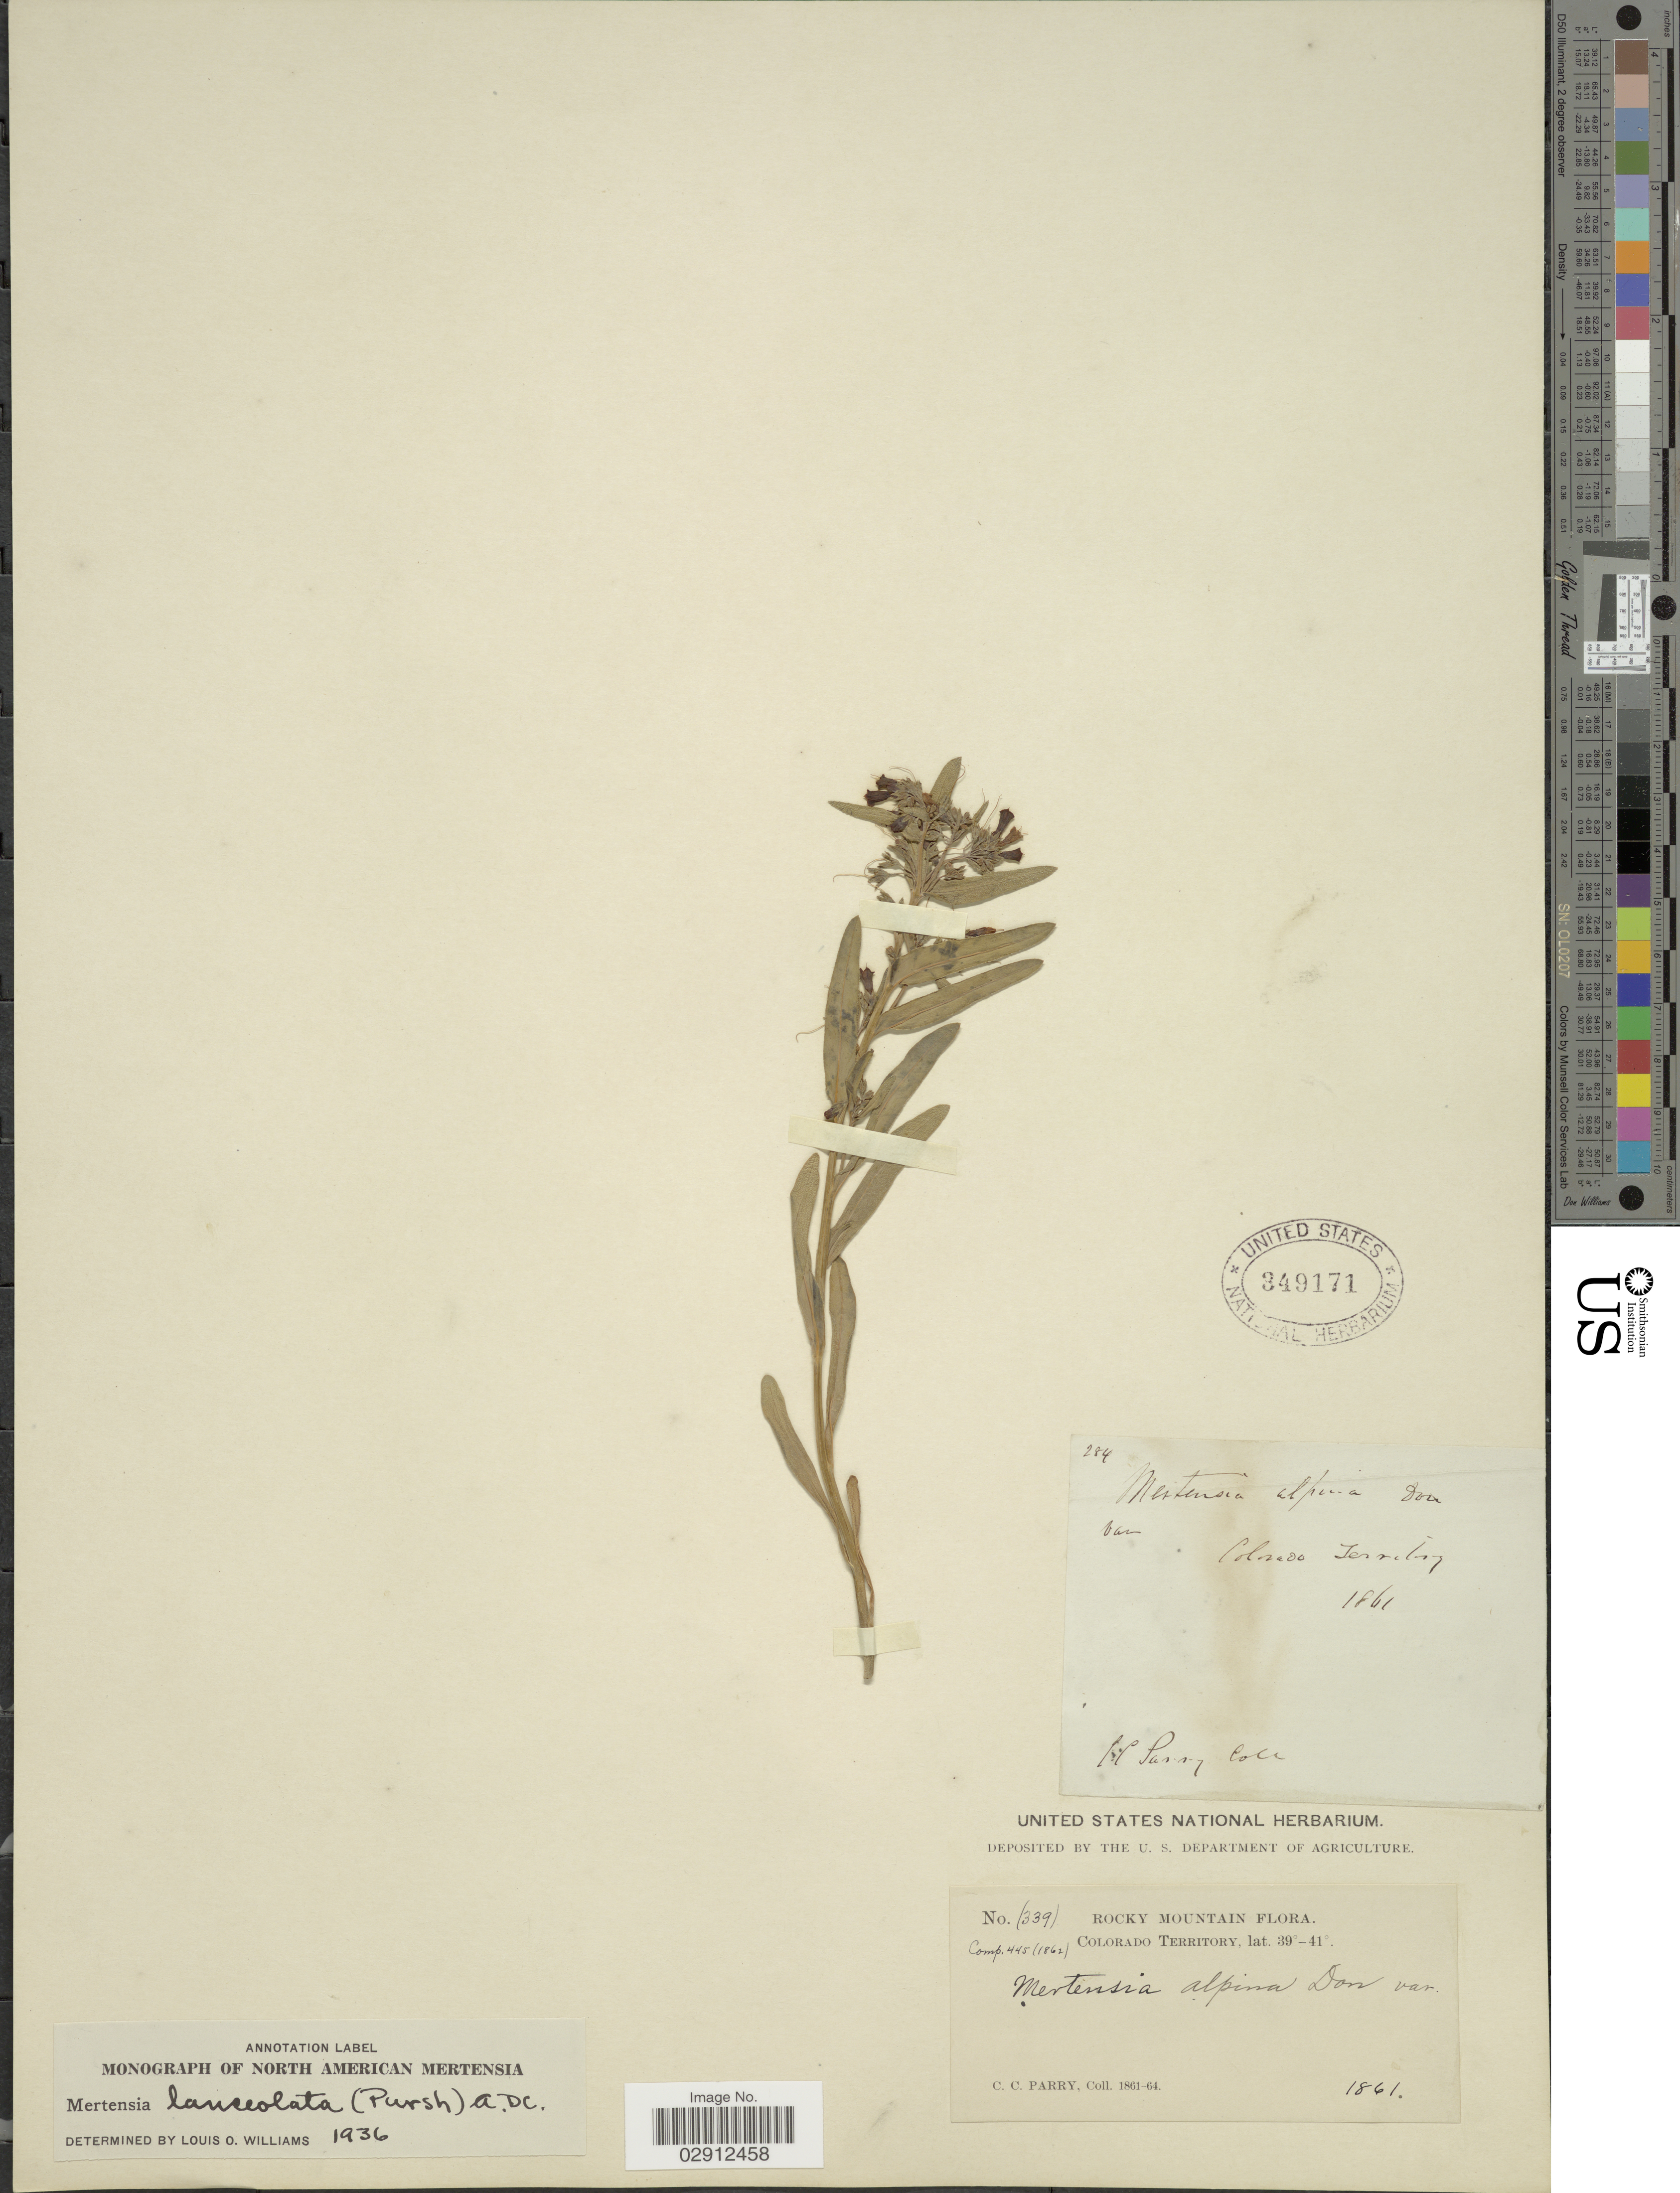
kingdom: Plantae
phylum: Tracheophyta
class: Magnoliopsida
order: Boraginales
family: Boraginaceae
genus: Mertensia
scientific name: Mertensia lanceolata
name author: (Pursh) DC. ex A. DC.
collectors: C. C. Parry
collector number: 339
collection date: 1861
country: United States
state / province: Colorado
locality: Rocky Mountain, Colorado Territory.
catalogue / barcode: US 349171